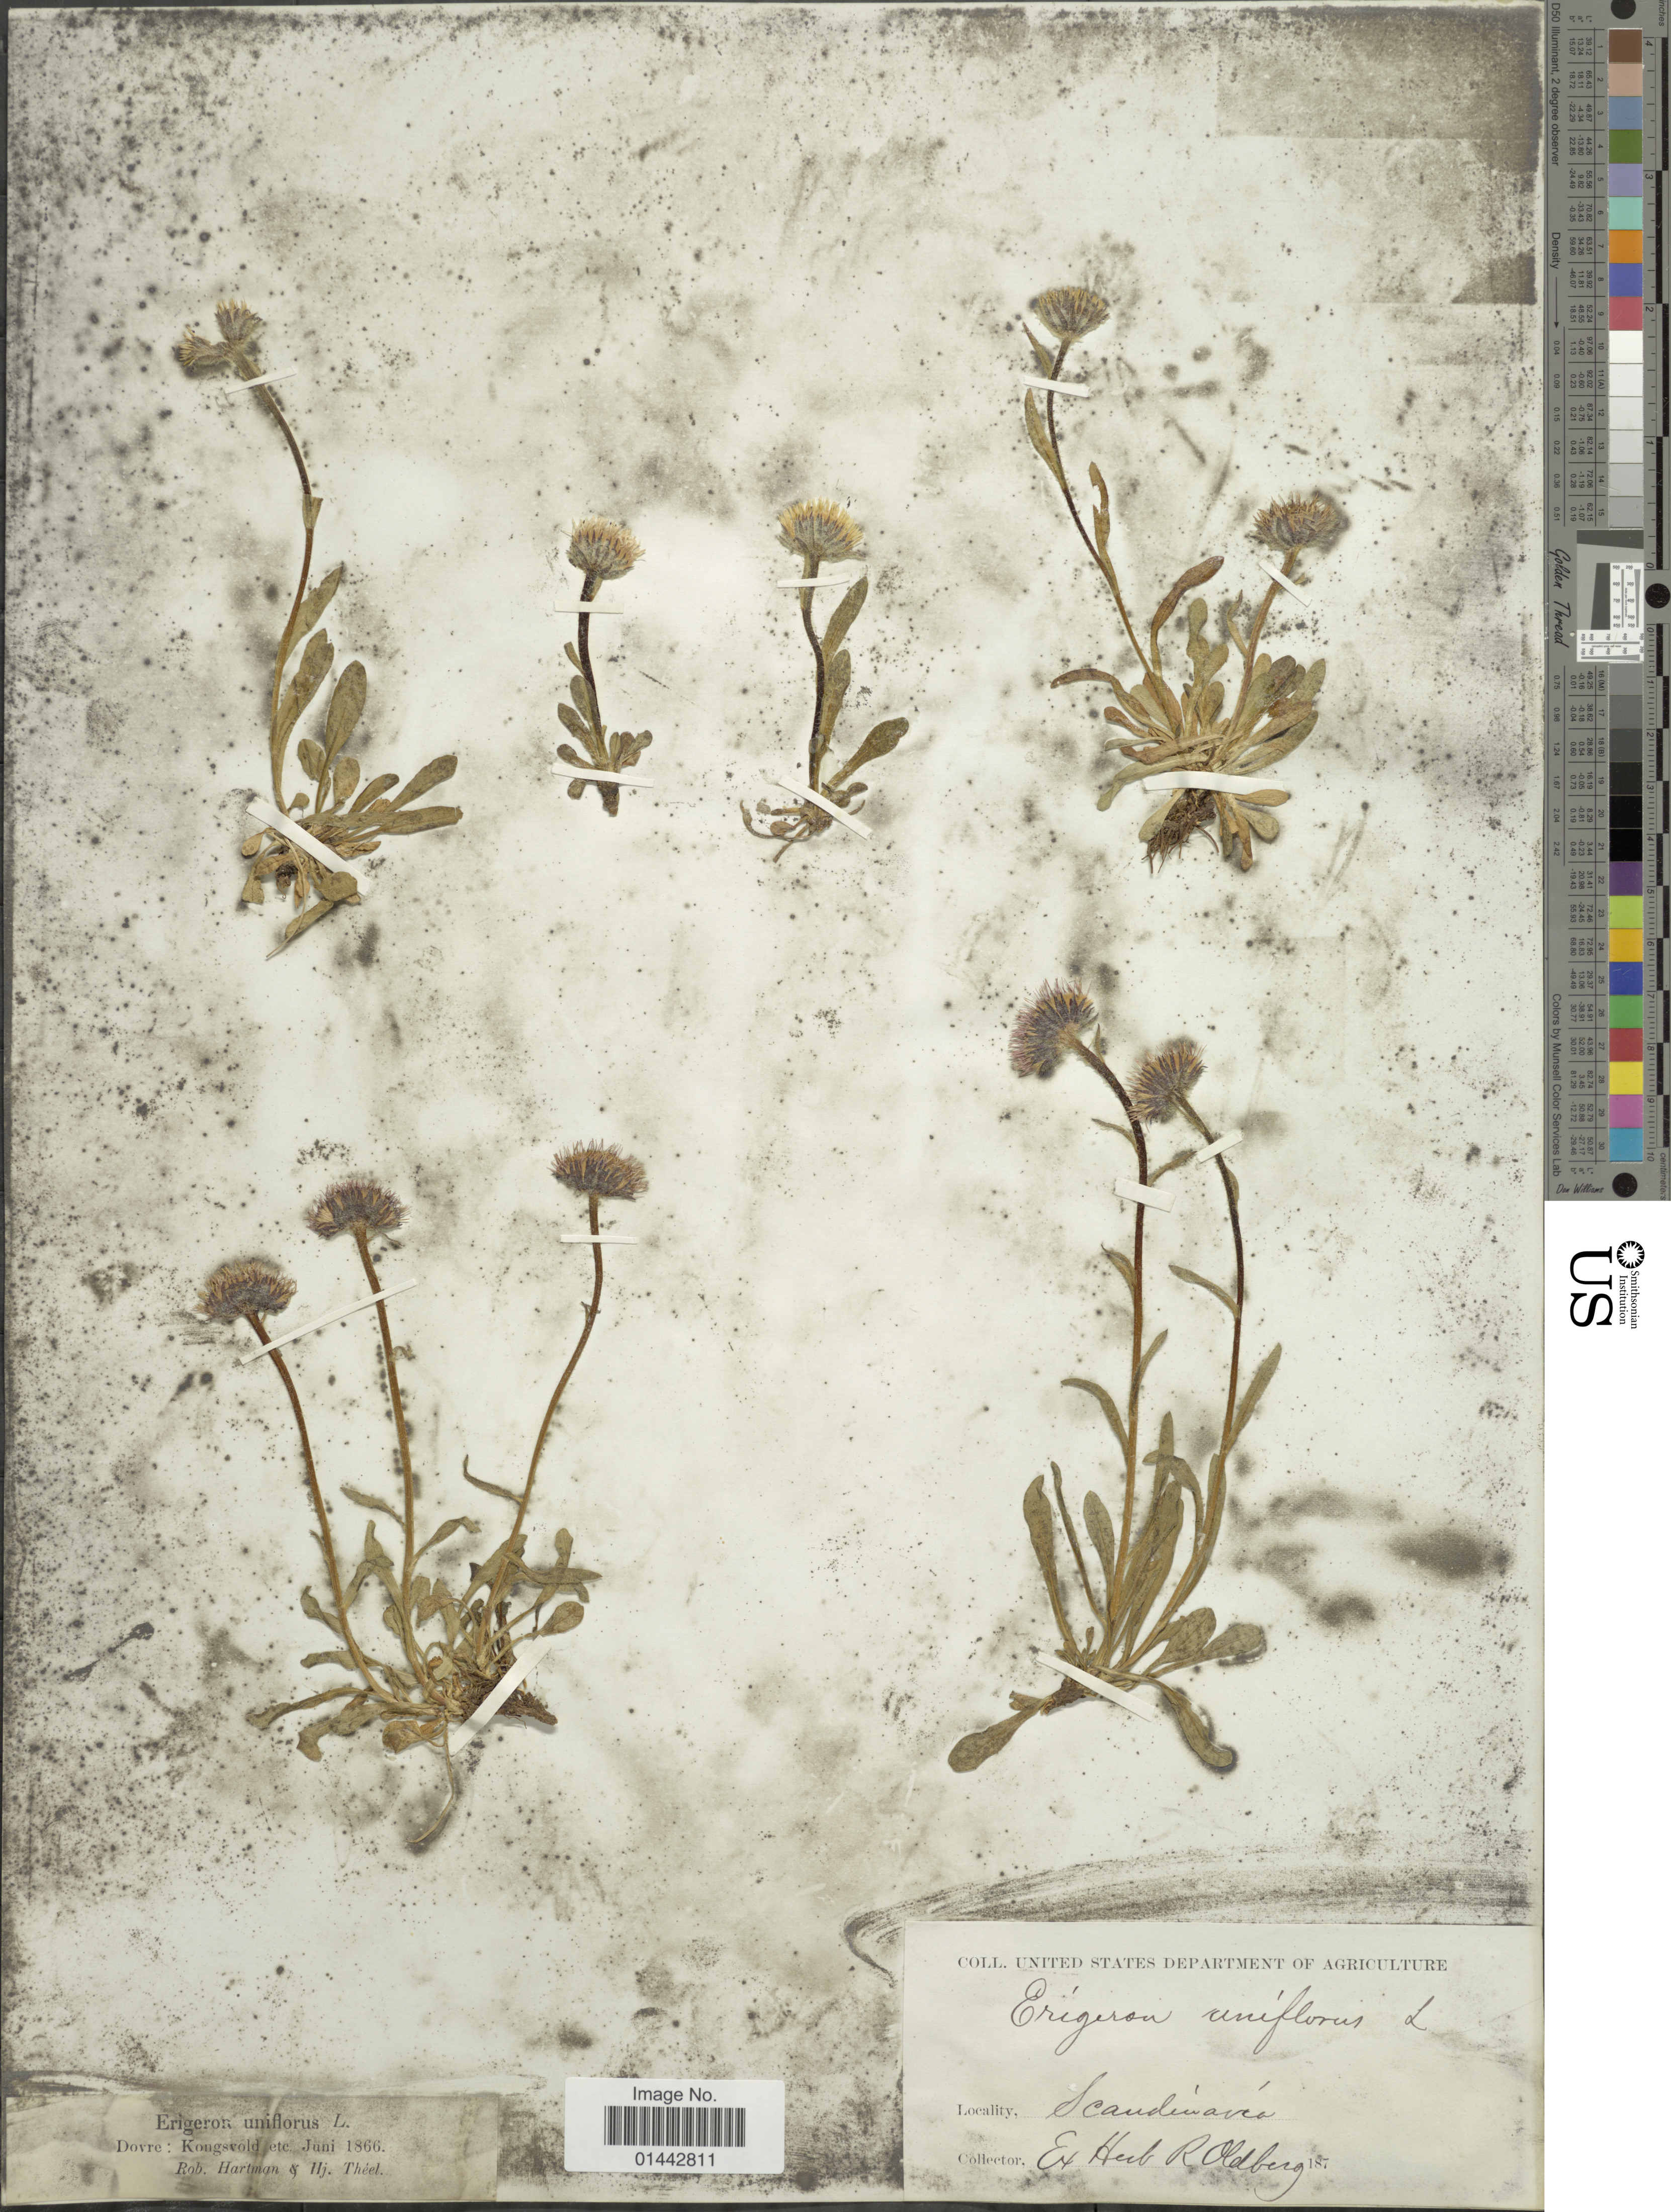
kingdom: Plantae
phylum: Tracheophyta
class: Magnoliopsida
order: Asterales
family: Asteraceae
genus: Erigeron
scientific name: Erigeron uniflorus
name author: L.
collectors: ex herb. R. Oldberg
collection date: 1866-06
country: Norway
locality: Dovre: Kongsvold etc., Scandinavica.